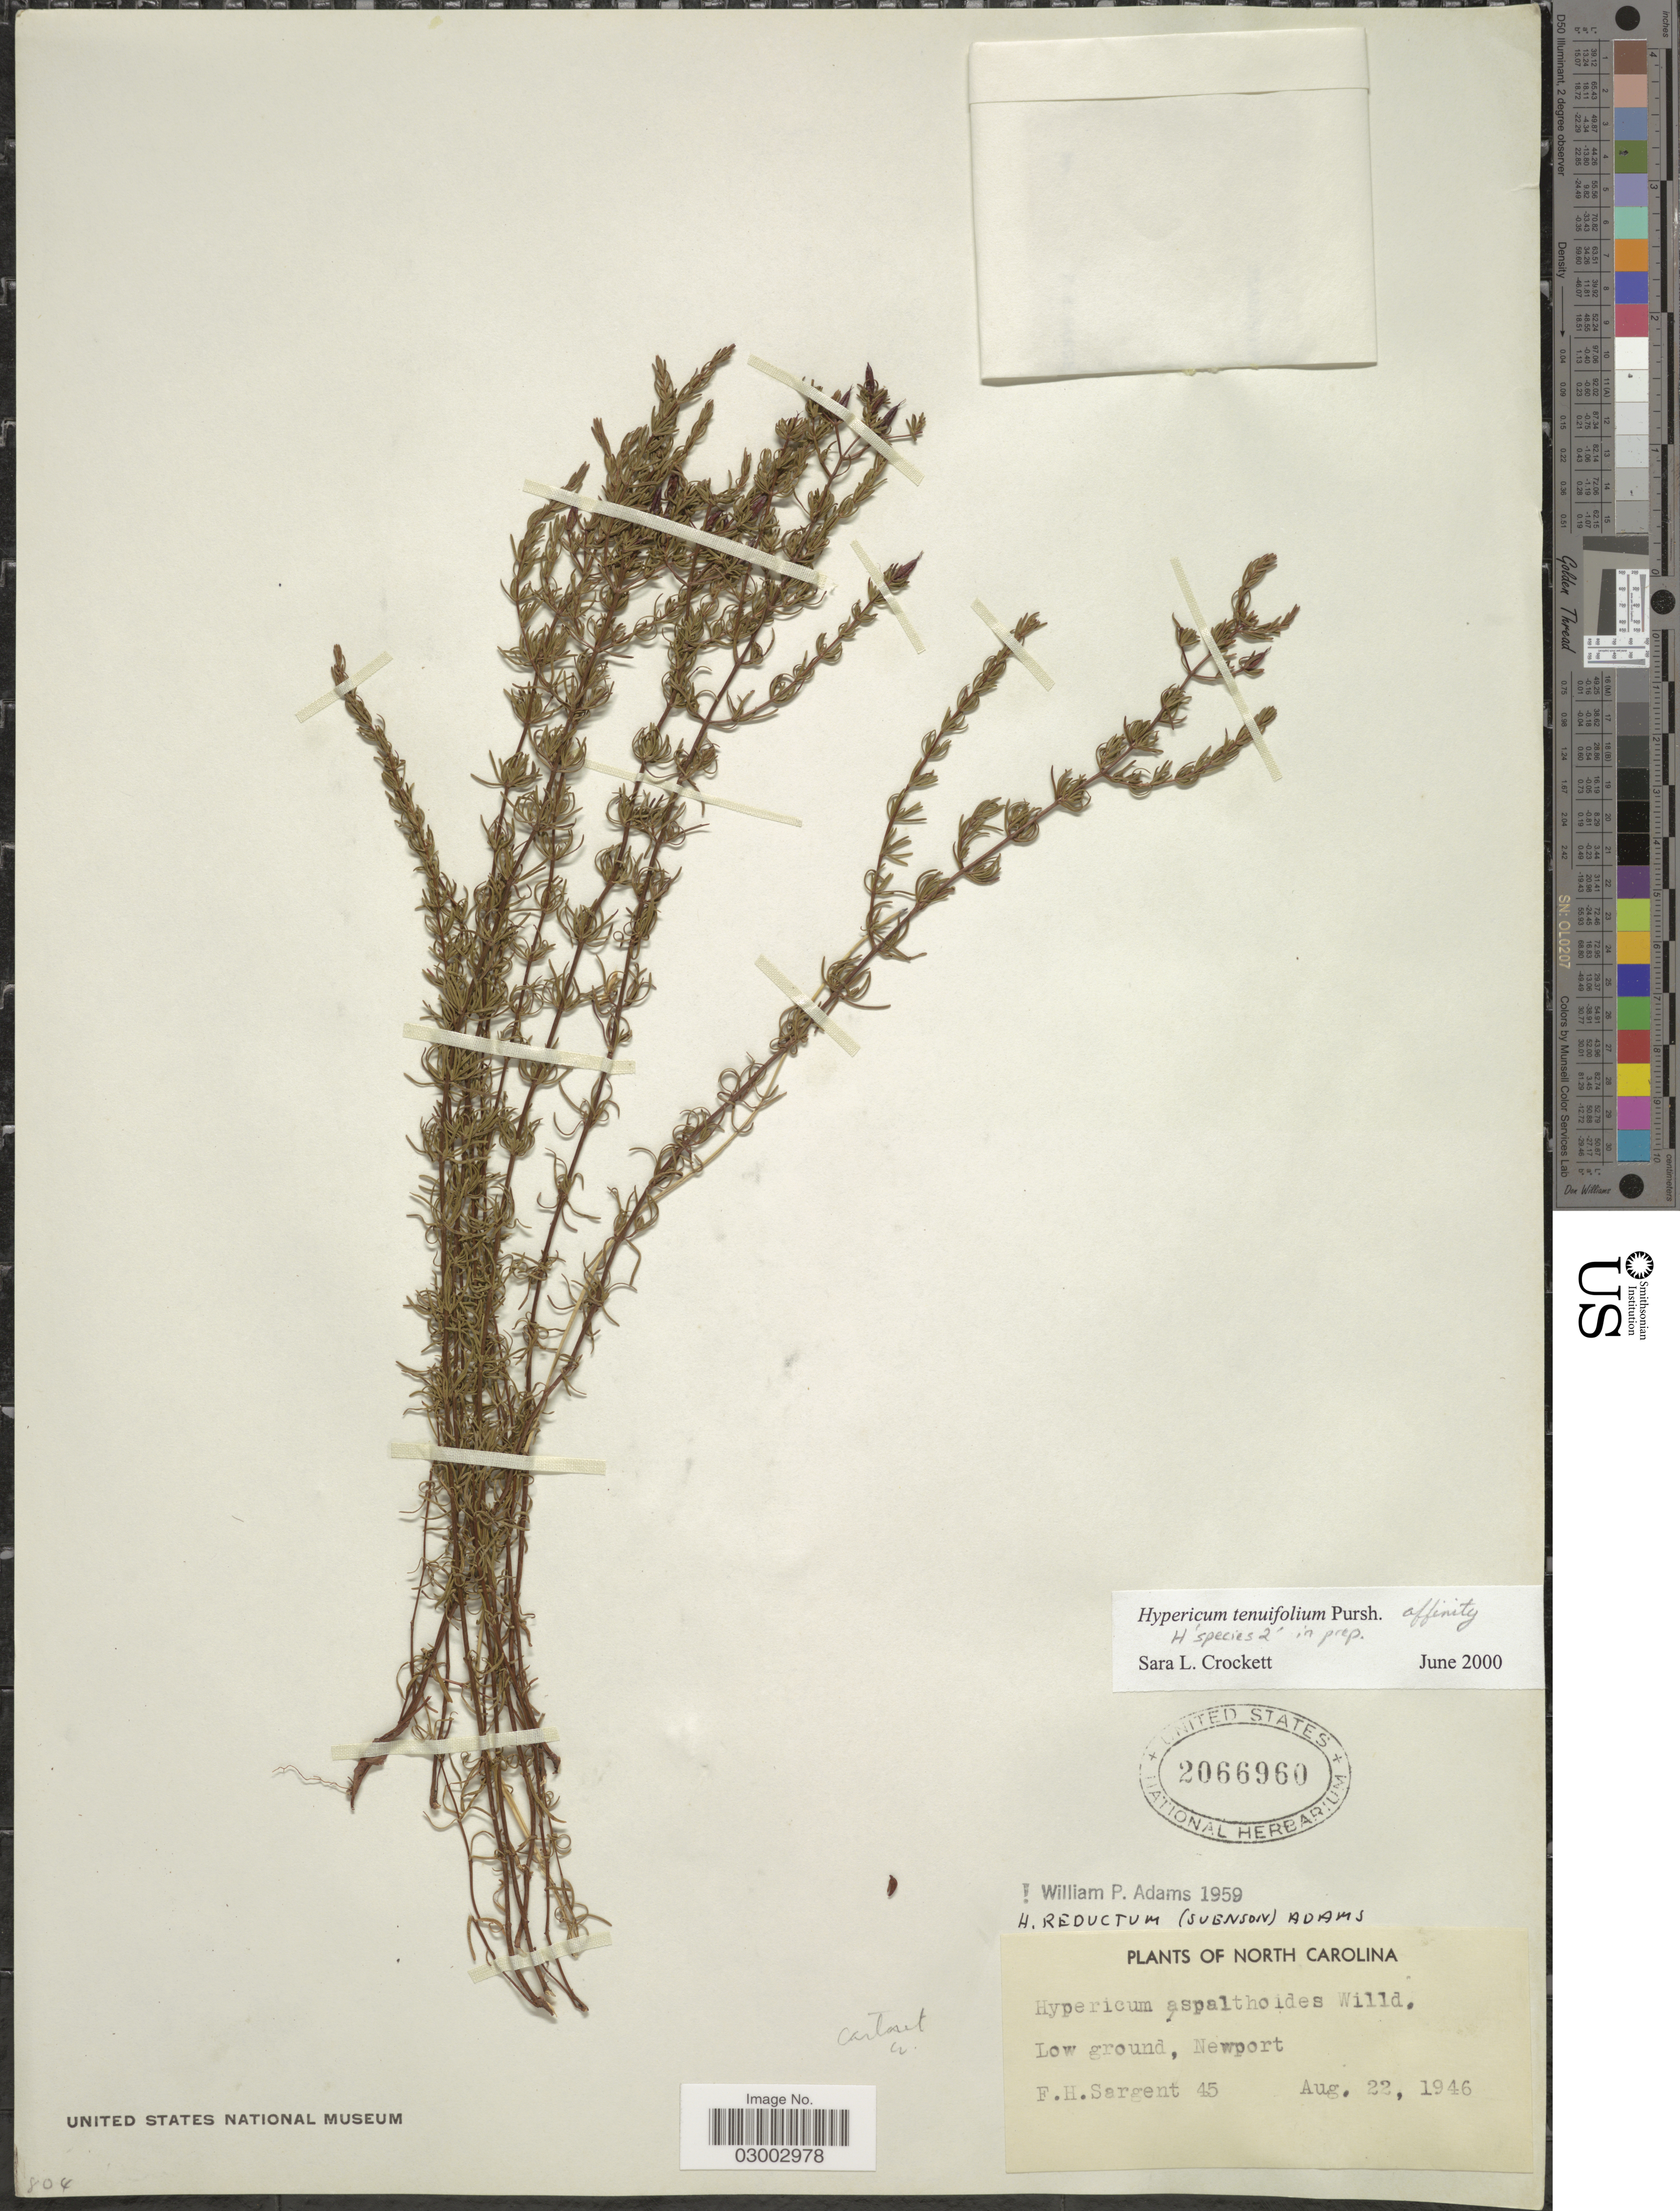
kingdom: Plantae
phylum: Tracheophyta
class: Magnoliopsida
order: Malpighiales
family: Hypericaceae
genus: Hypericum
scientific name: Hypericum tenuifolium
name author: Pursh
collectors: F. H. Sargent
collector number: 45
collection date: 1946-08-22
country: United States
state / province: North Carolina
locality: Low ground, Newport.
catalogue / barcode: US 2066960